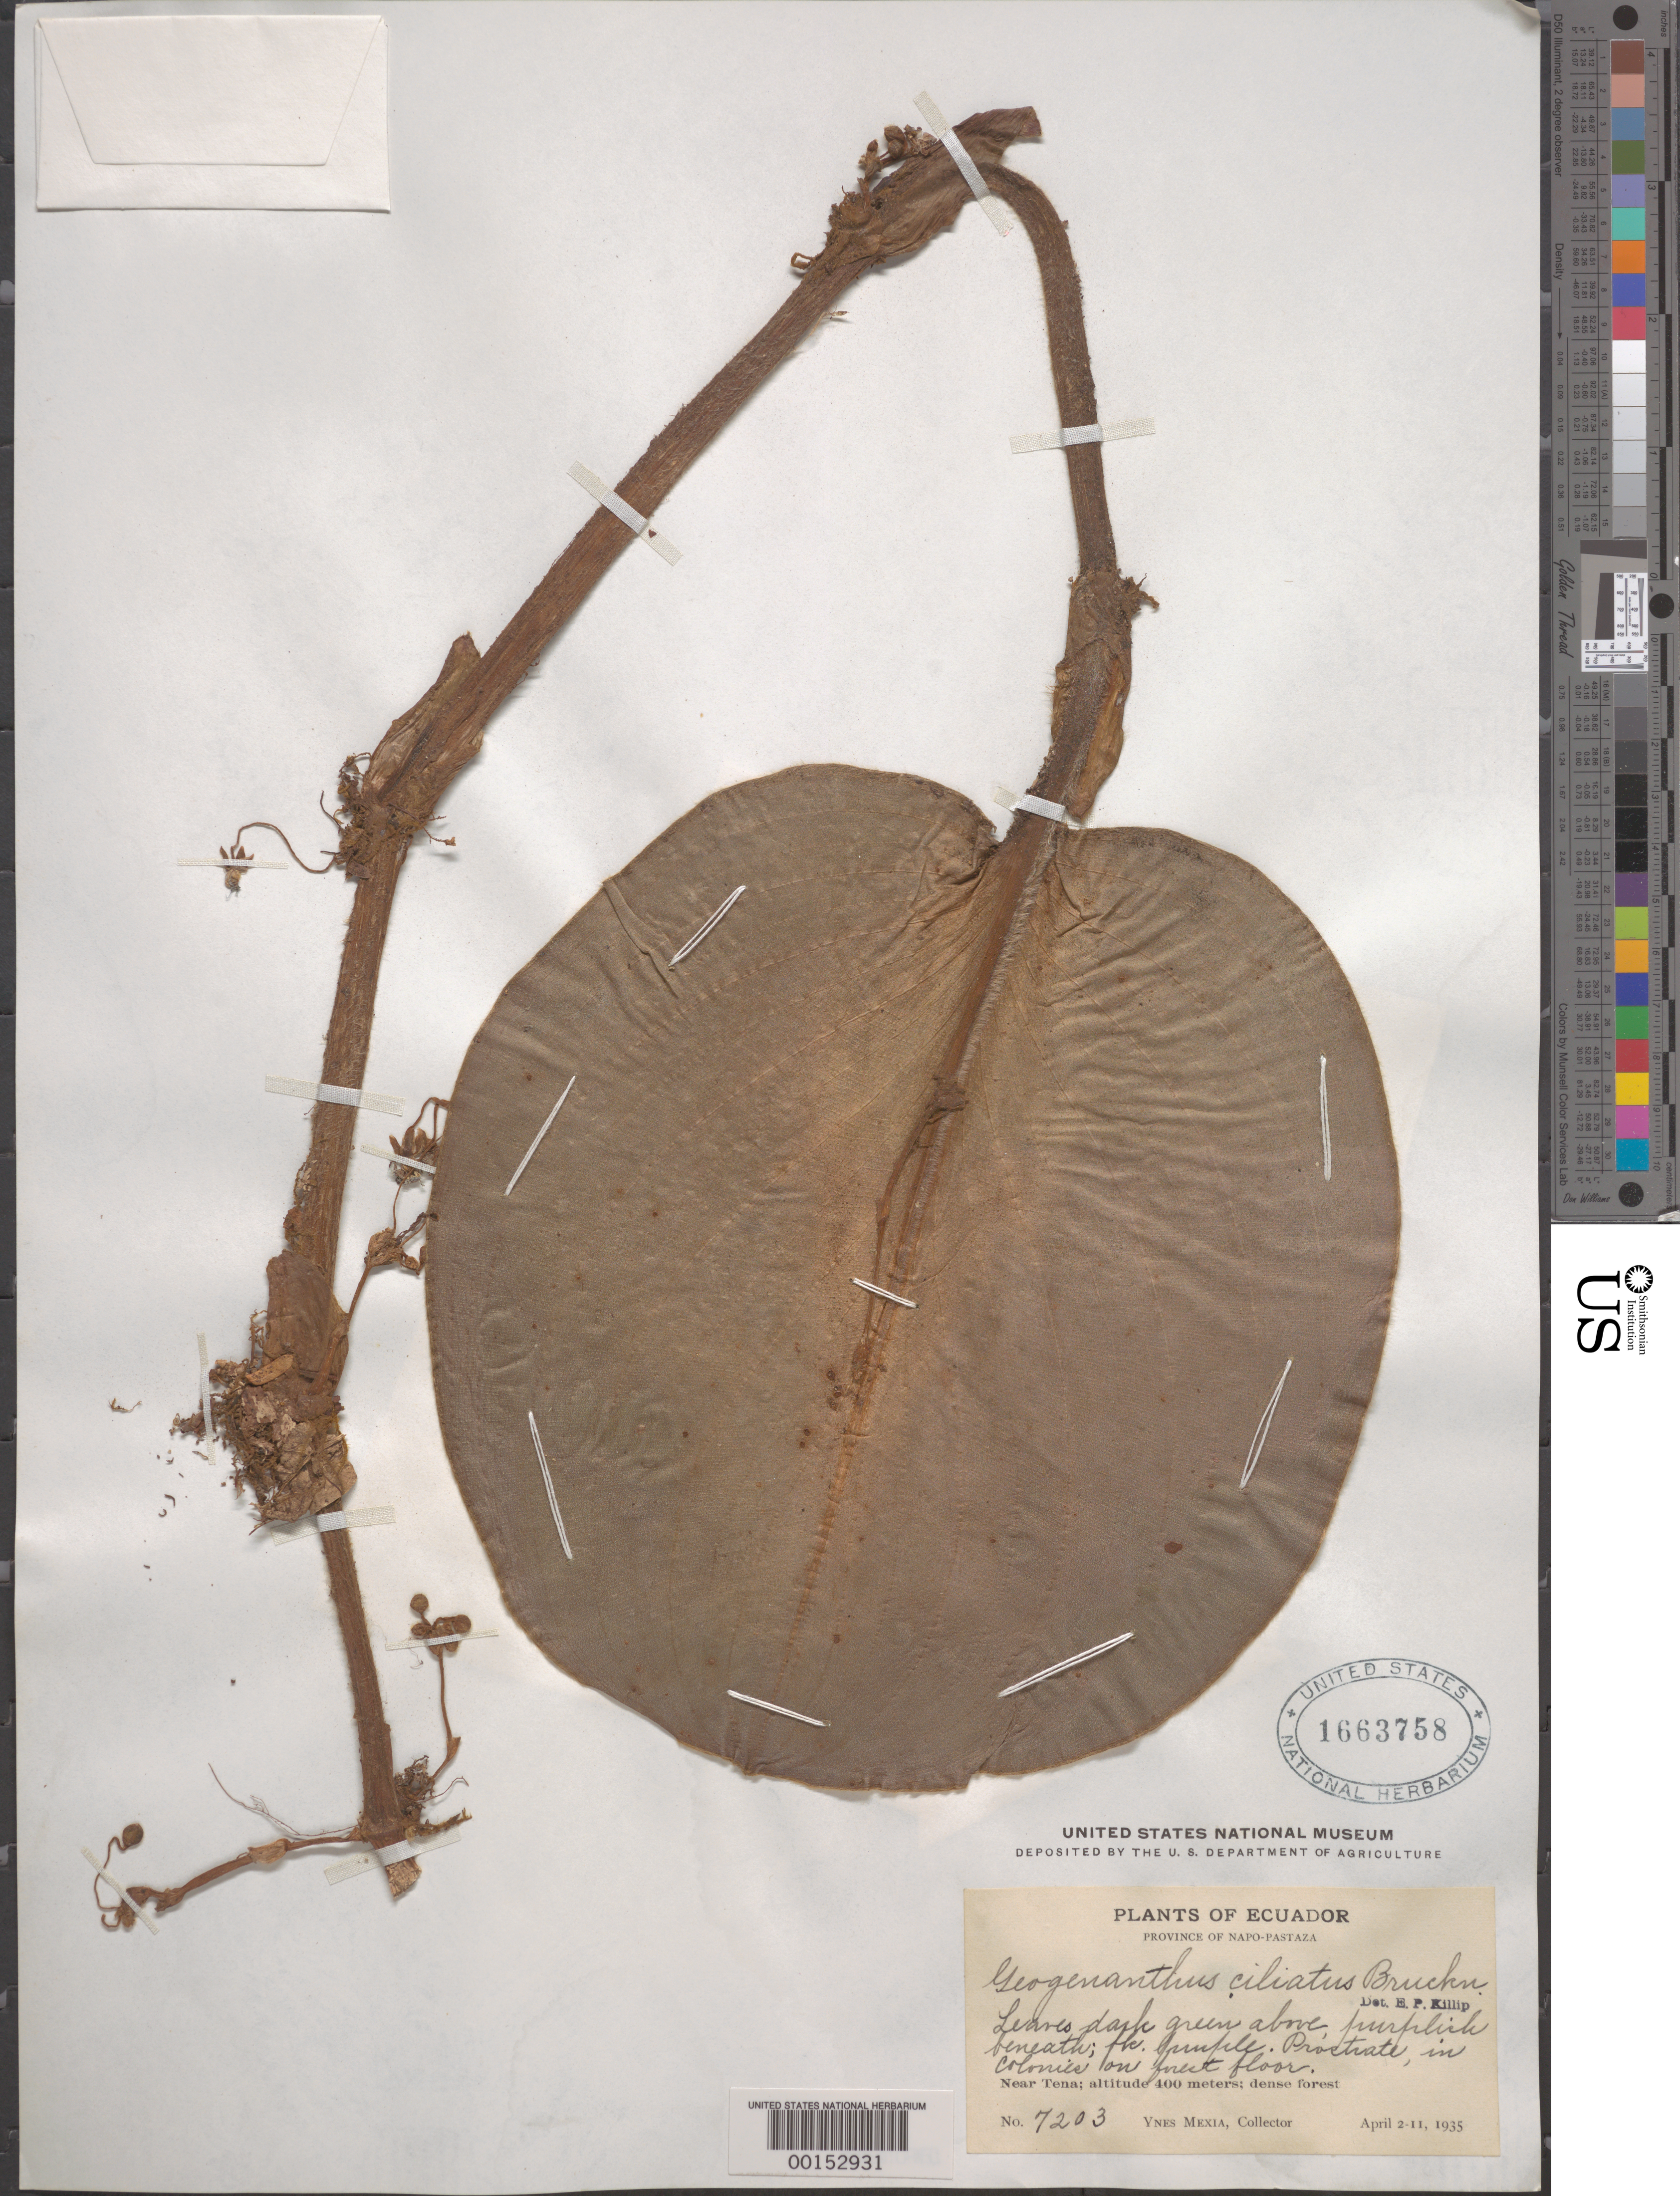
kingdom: Plantae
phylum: Tracheophyta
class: Liliopsida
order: Commelinales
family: Commelinaceae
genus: Geogenanthus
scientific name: Geogenanthus ciliatus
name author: G. Brückn.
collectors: Y. Mexia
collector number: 7203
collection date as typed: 02 Apr 1935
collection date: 1935-04-02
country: Ecuador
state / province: Napo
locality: Near Tena, Prov. of Napo-pastaza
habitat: Forest understory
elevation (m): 400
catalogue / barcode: US 1663758